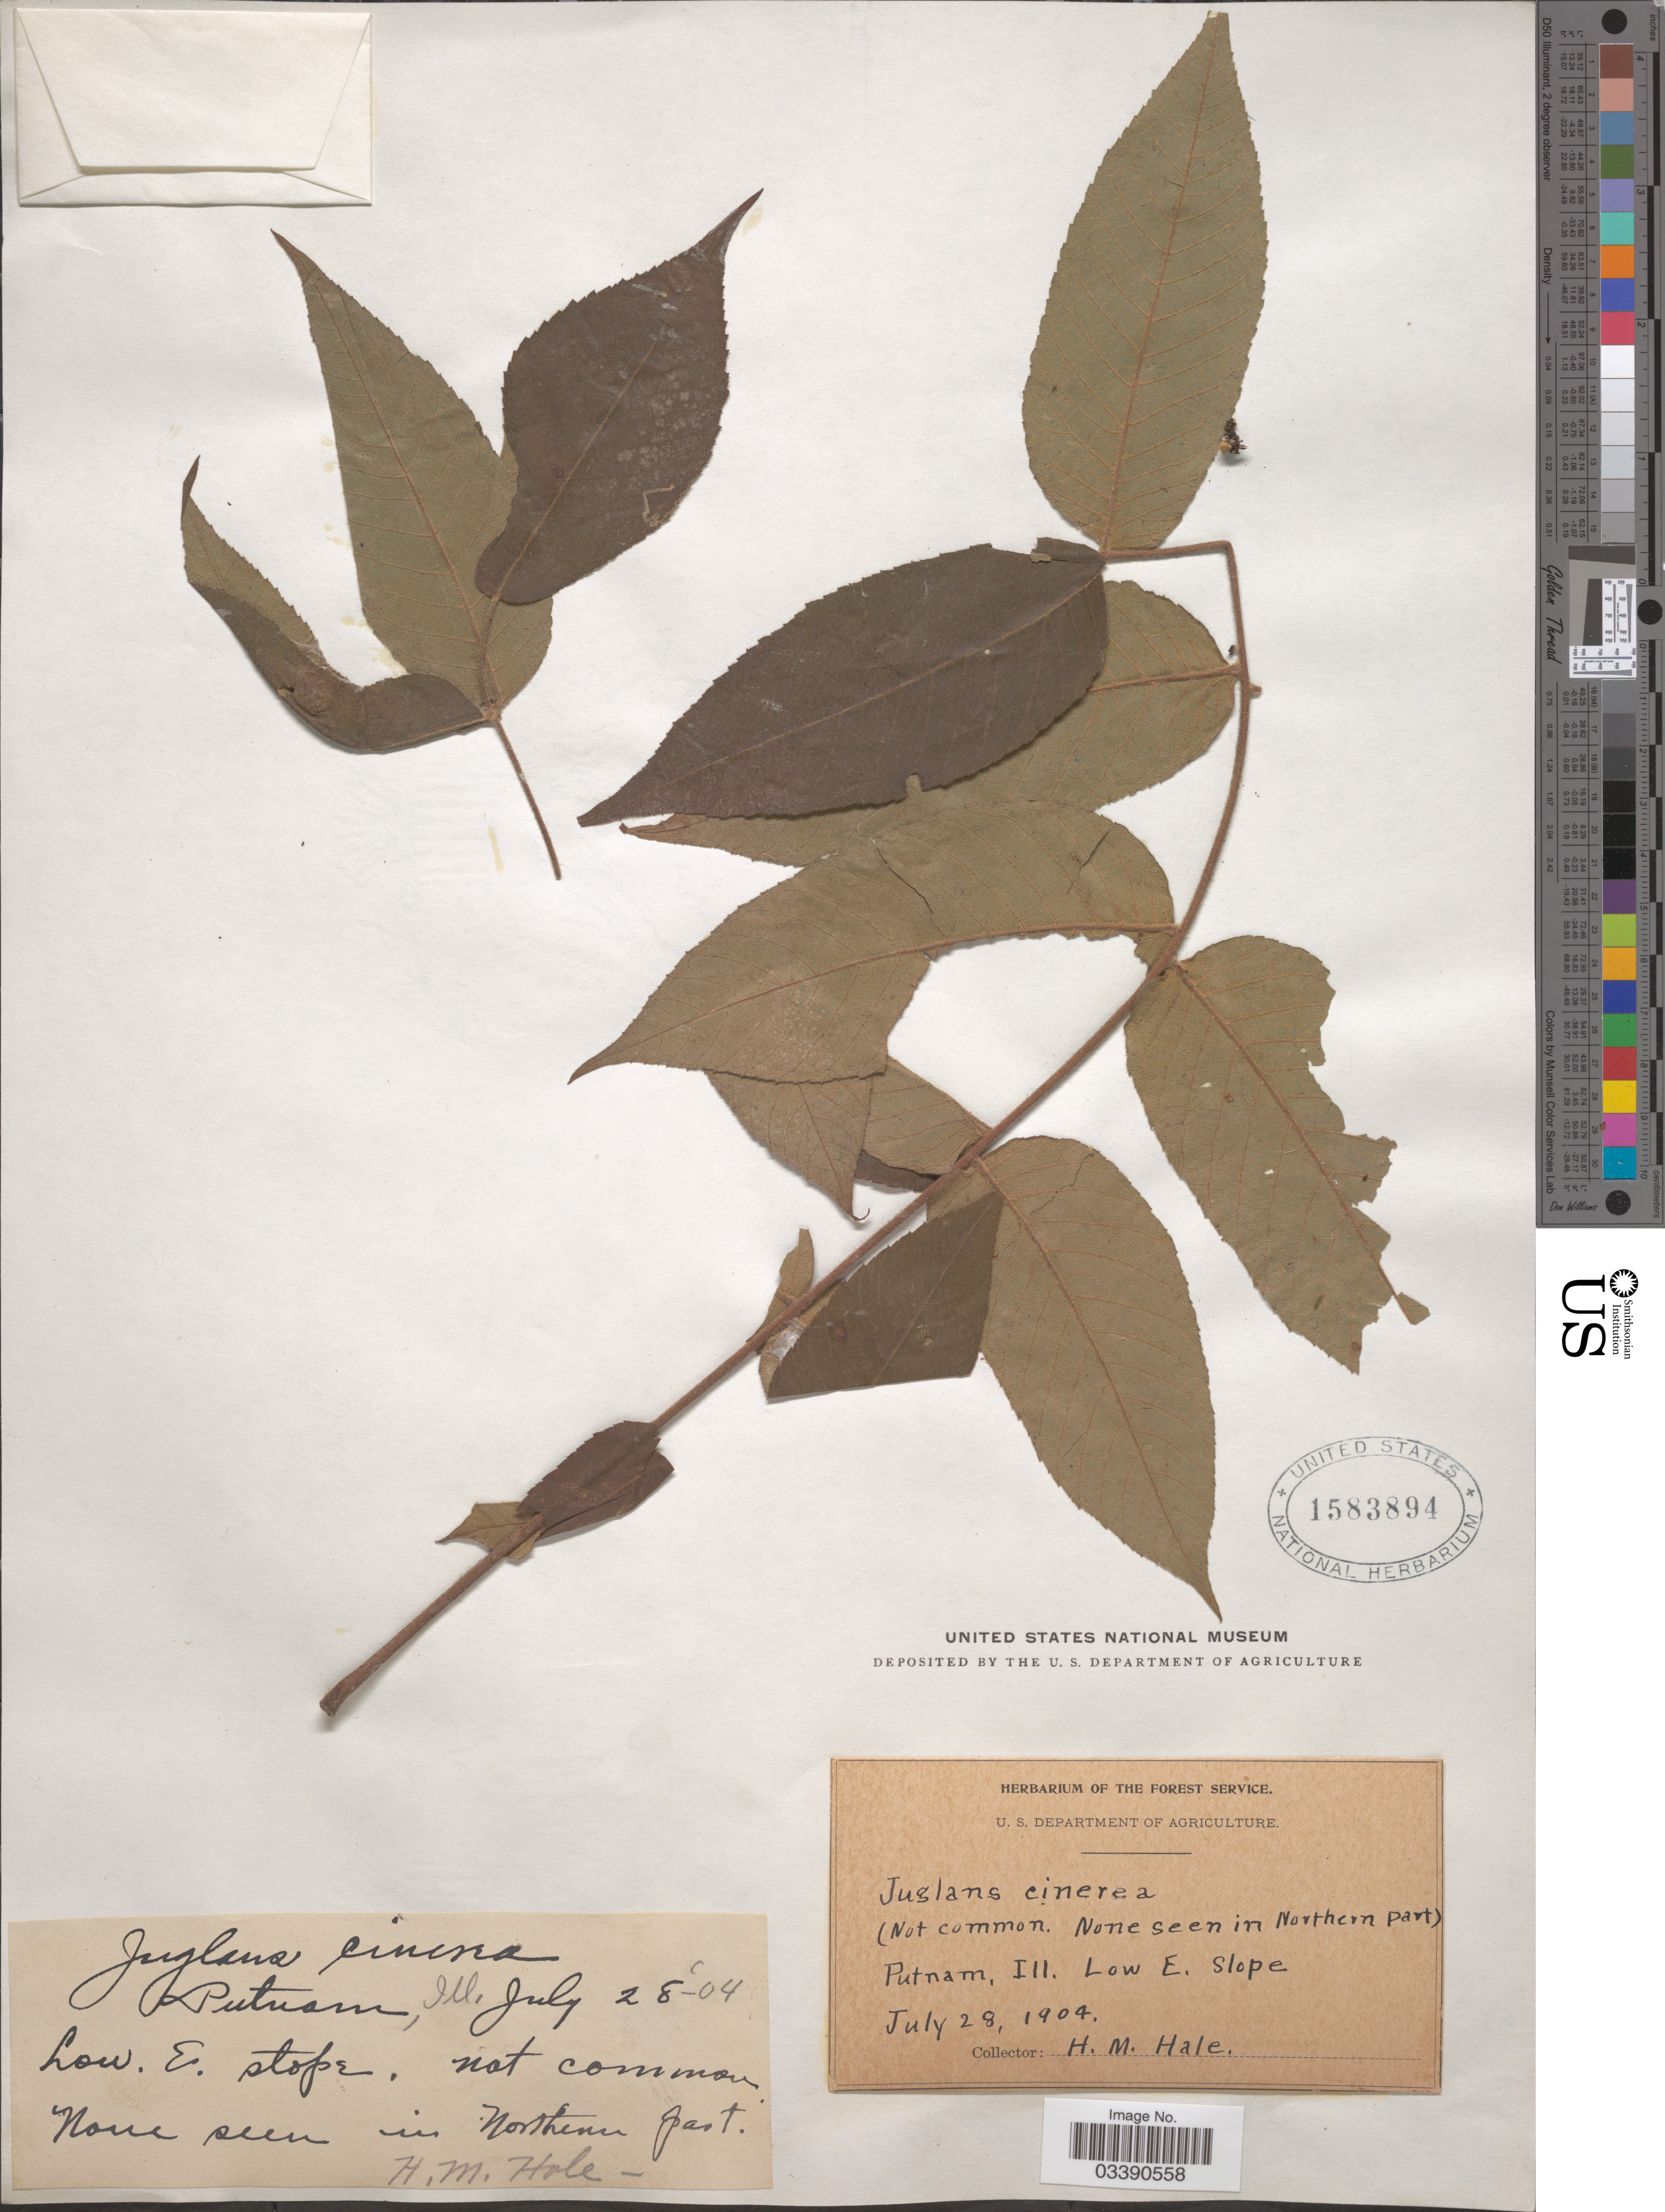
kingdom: Plantae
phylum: Tracheophyta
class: Magnoliopsida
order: Fagales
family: Juglandaceae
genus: Juglans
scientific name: Juglans cinerea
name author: L.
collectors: H. M. Hale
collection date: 1904-07-28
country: United States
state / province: Illinois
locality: Putnam. Low E. slope.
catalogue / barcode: US 1583894